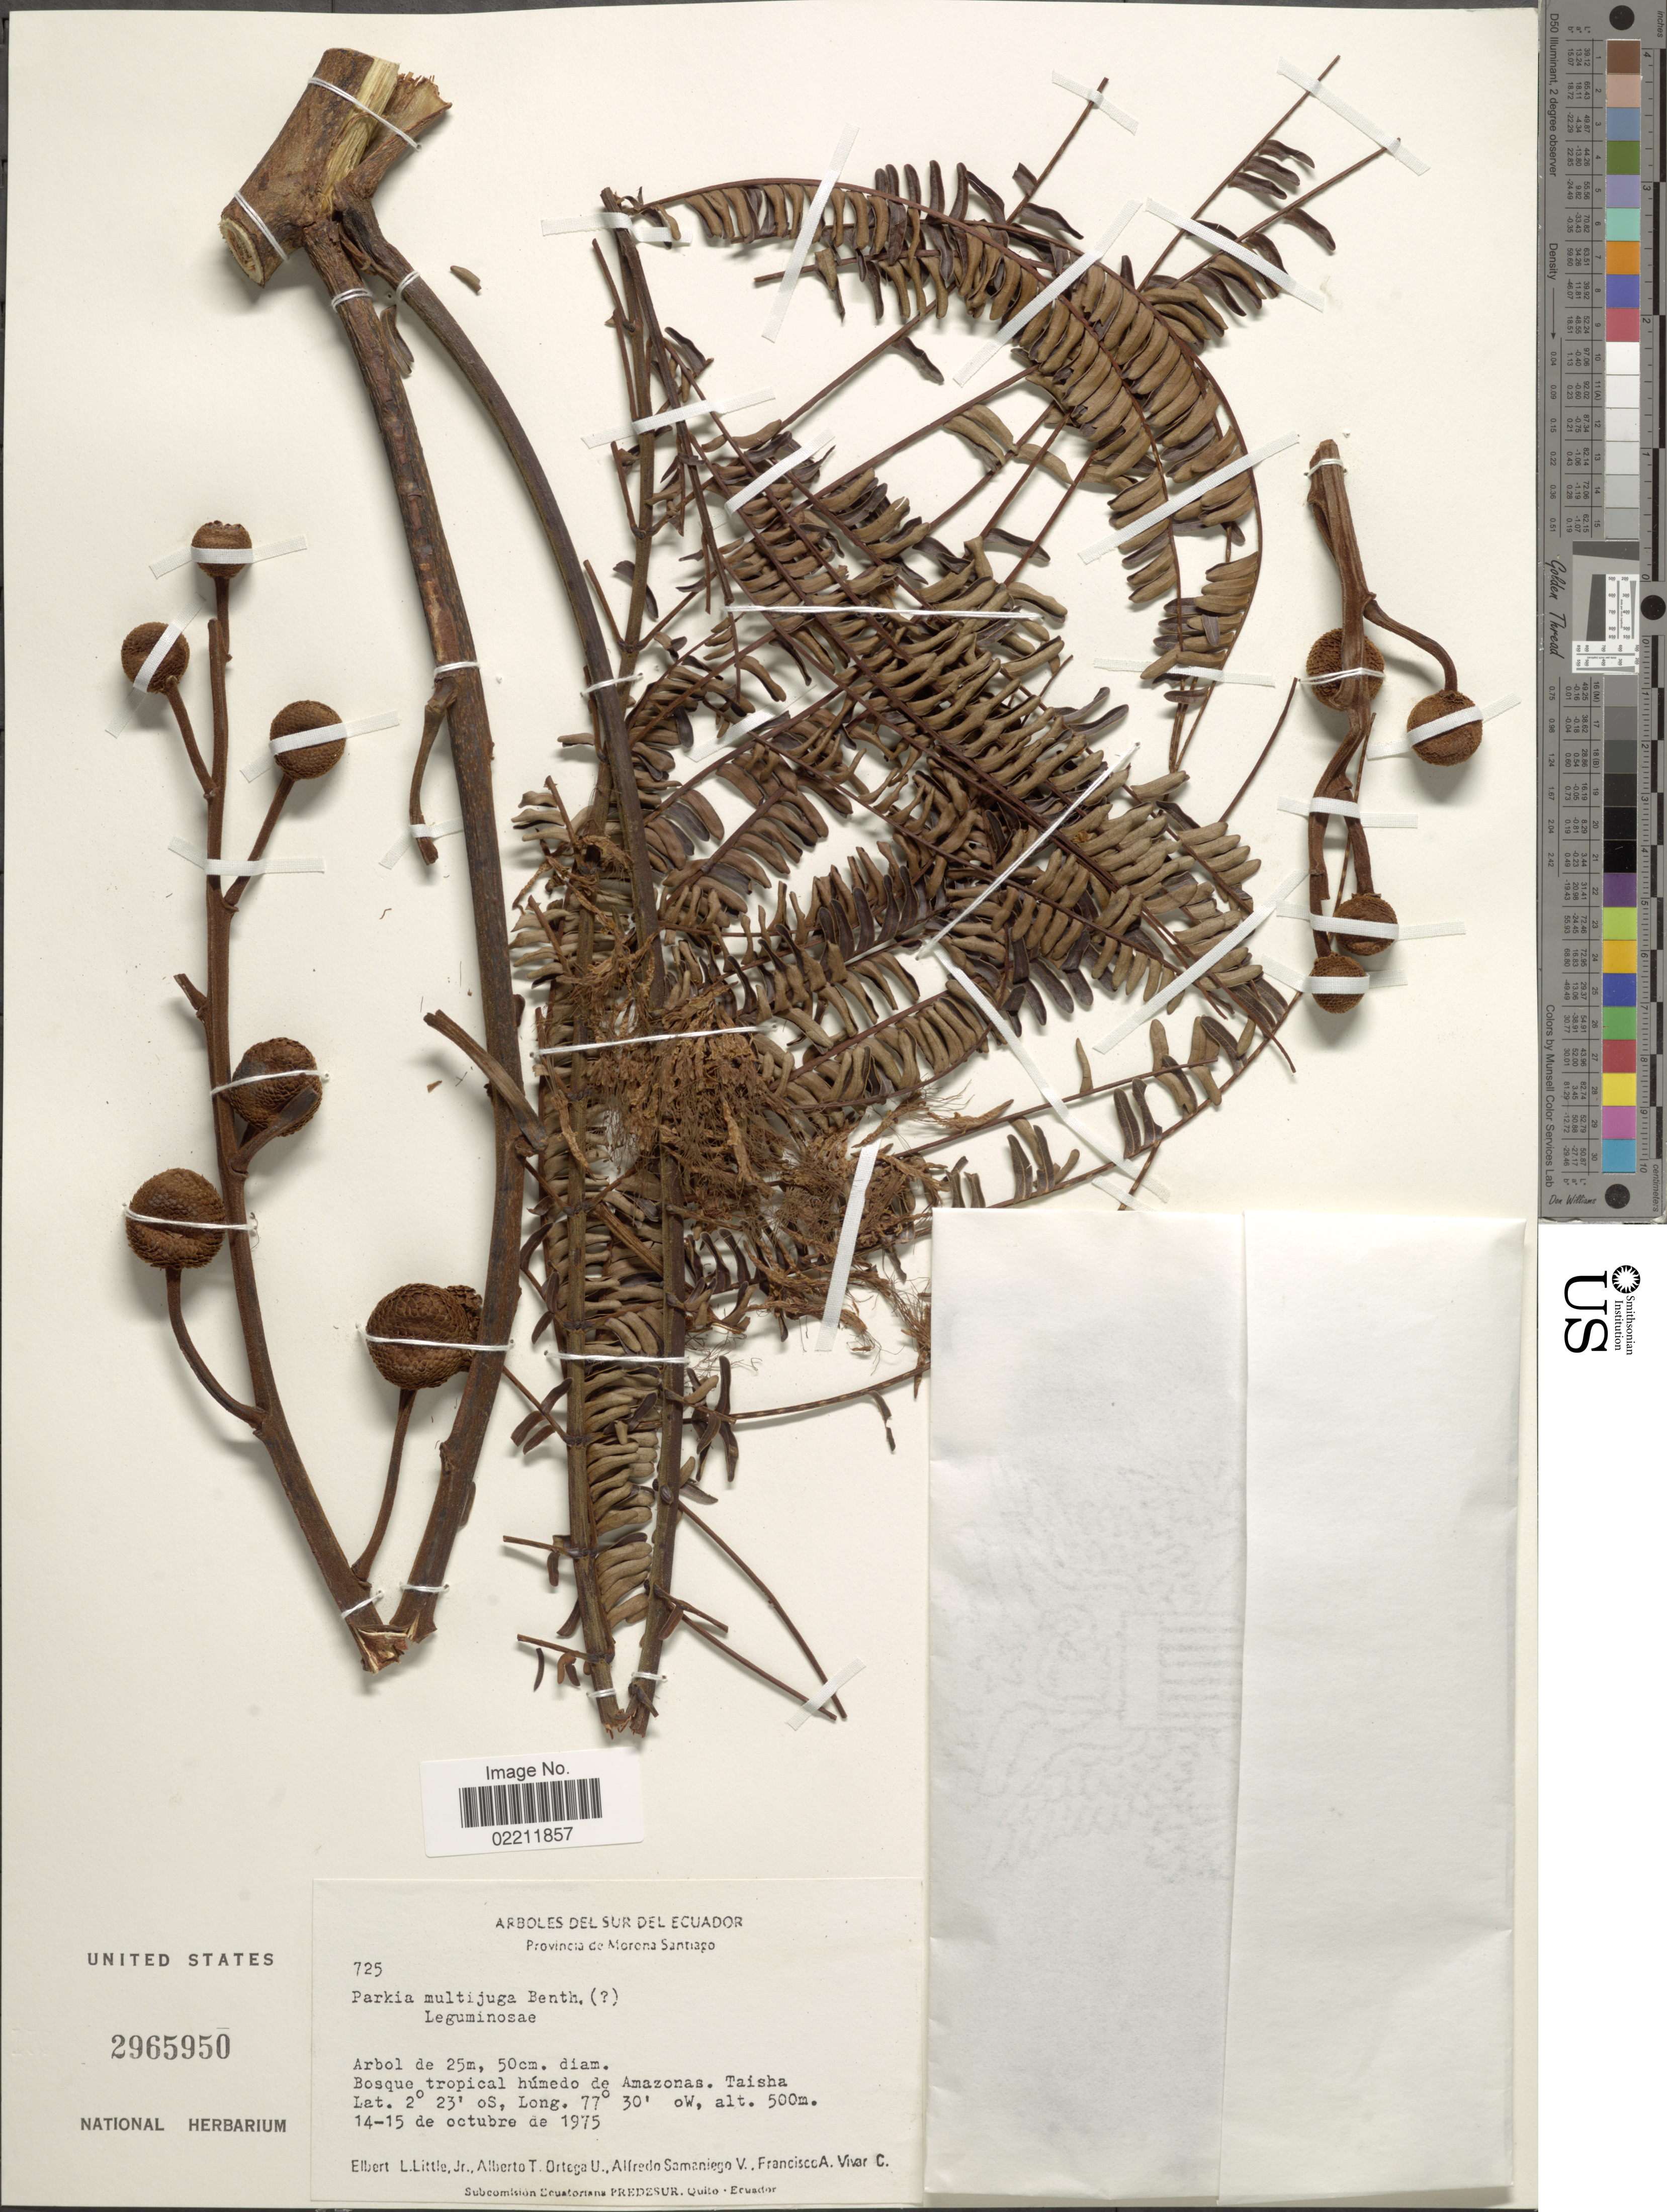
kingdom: Plantae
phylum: Tracheophyta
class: Magnoliopsida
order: Fabales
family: Fabaceae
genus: Parkia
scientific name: Parkia multijuga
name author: Benth.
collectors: E. L. Little, A. T. Ortega U., A. V. Samaniego & F. A. Vivar C.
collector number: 725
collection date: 1975-10-14/1975-10-15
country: Ecuador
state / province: Morona-Santiago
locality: Provincia de Morono Santiago, Bosque tropical humed de Amazonas, Taisha.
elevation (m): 500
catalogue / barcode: US 2965950